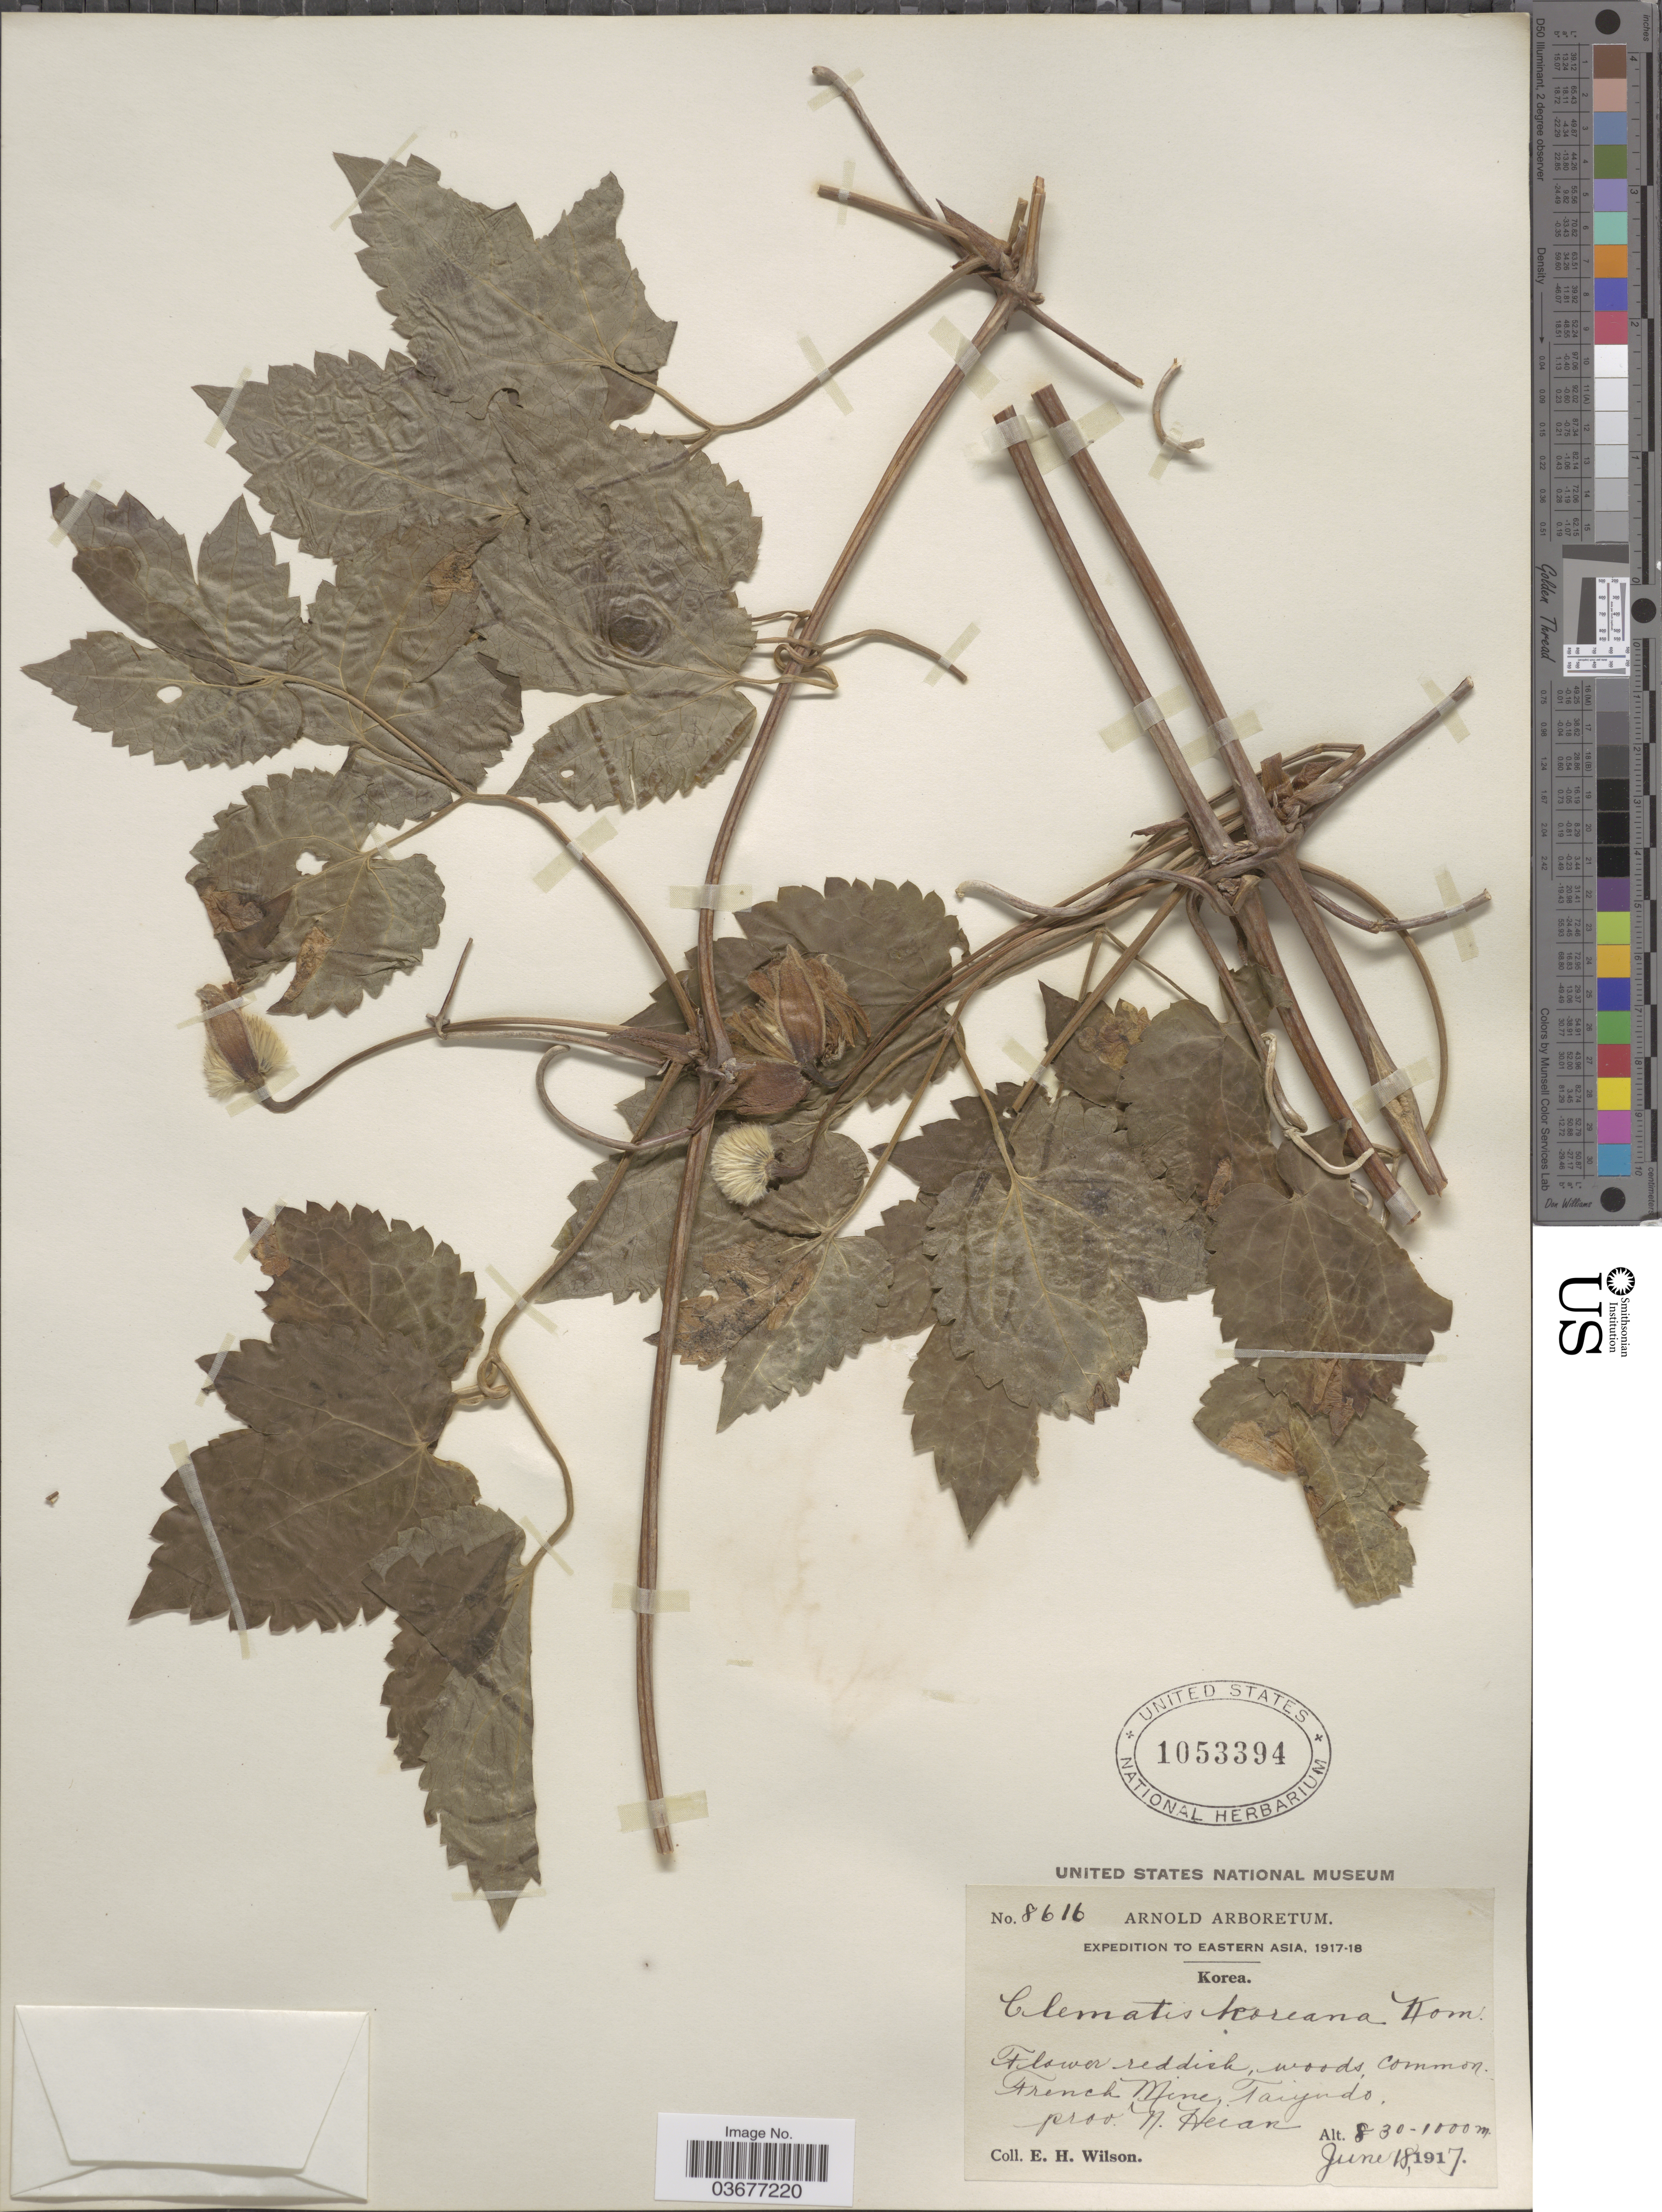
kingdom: Plantae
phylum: Tracheophyta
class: Magnoliopsida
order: Ranunculales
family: Ranunculaceae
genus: Clematis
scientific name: Clematis koreana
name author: Kom.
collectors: E. Wilson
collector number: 8616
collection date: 1917-06-18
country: North Korea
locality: Eastern Asia. Korea. French Mine, Taiyudo, prov. N. Heian.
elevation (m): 830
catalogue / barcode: US 1053394